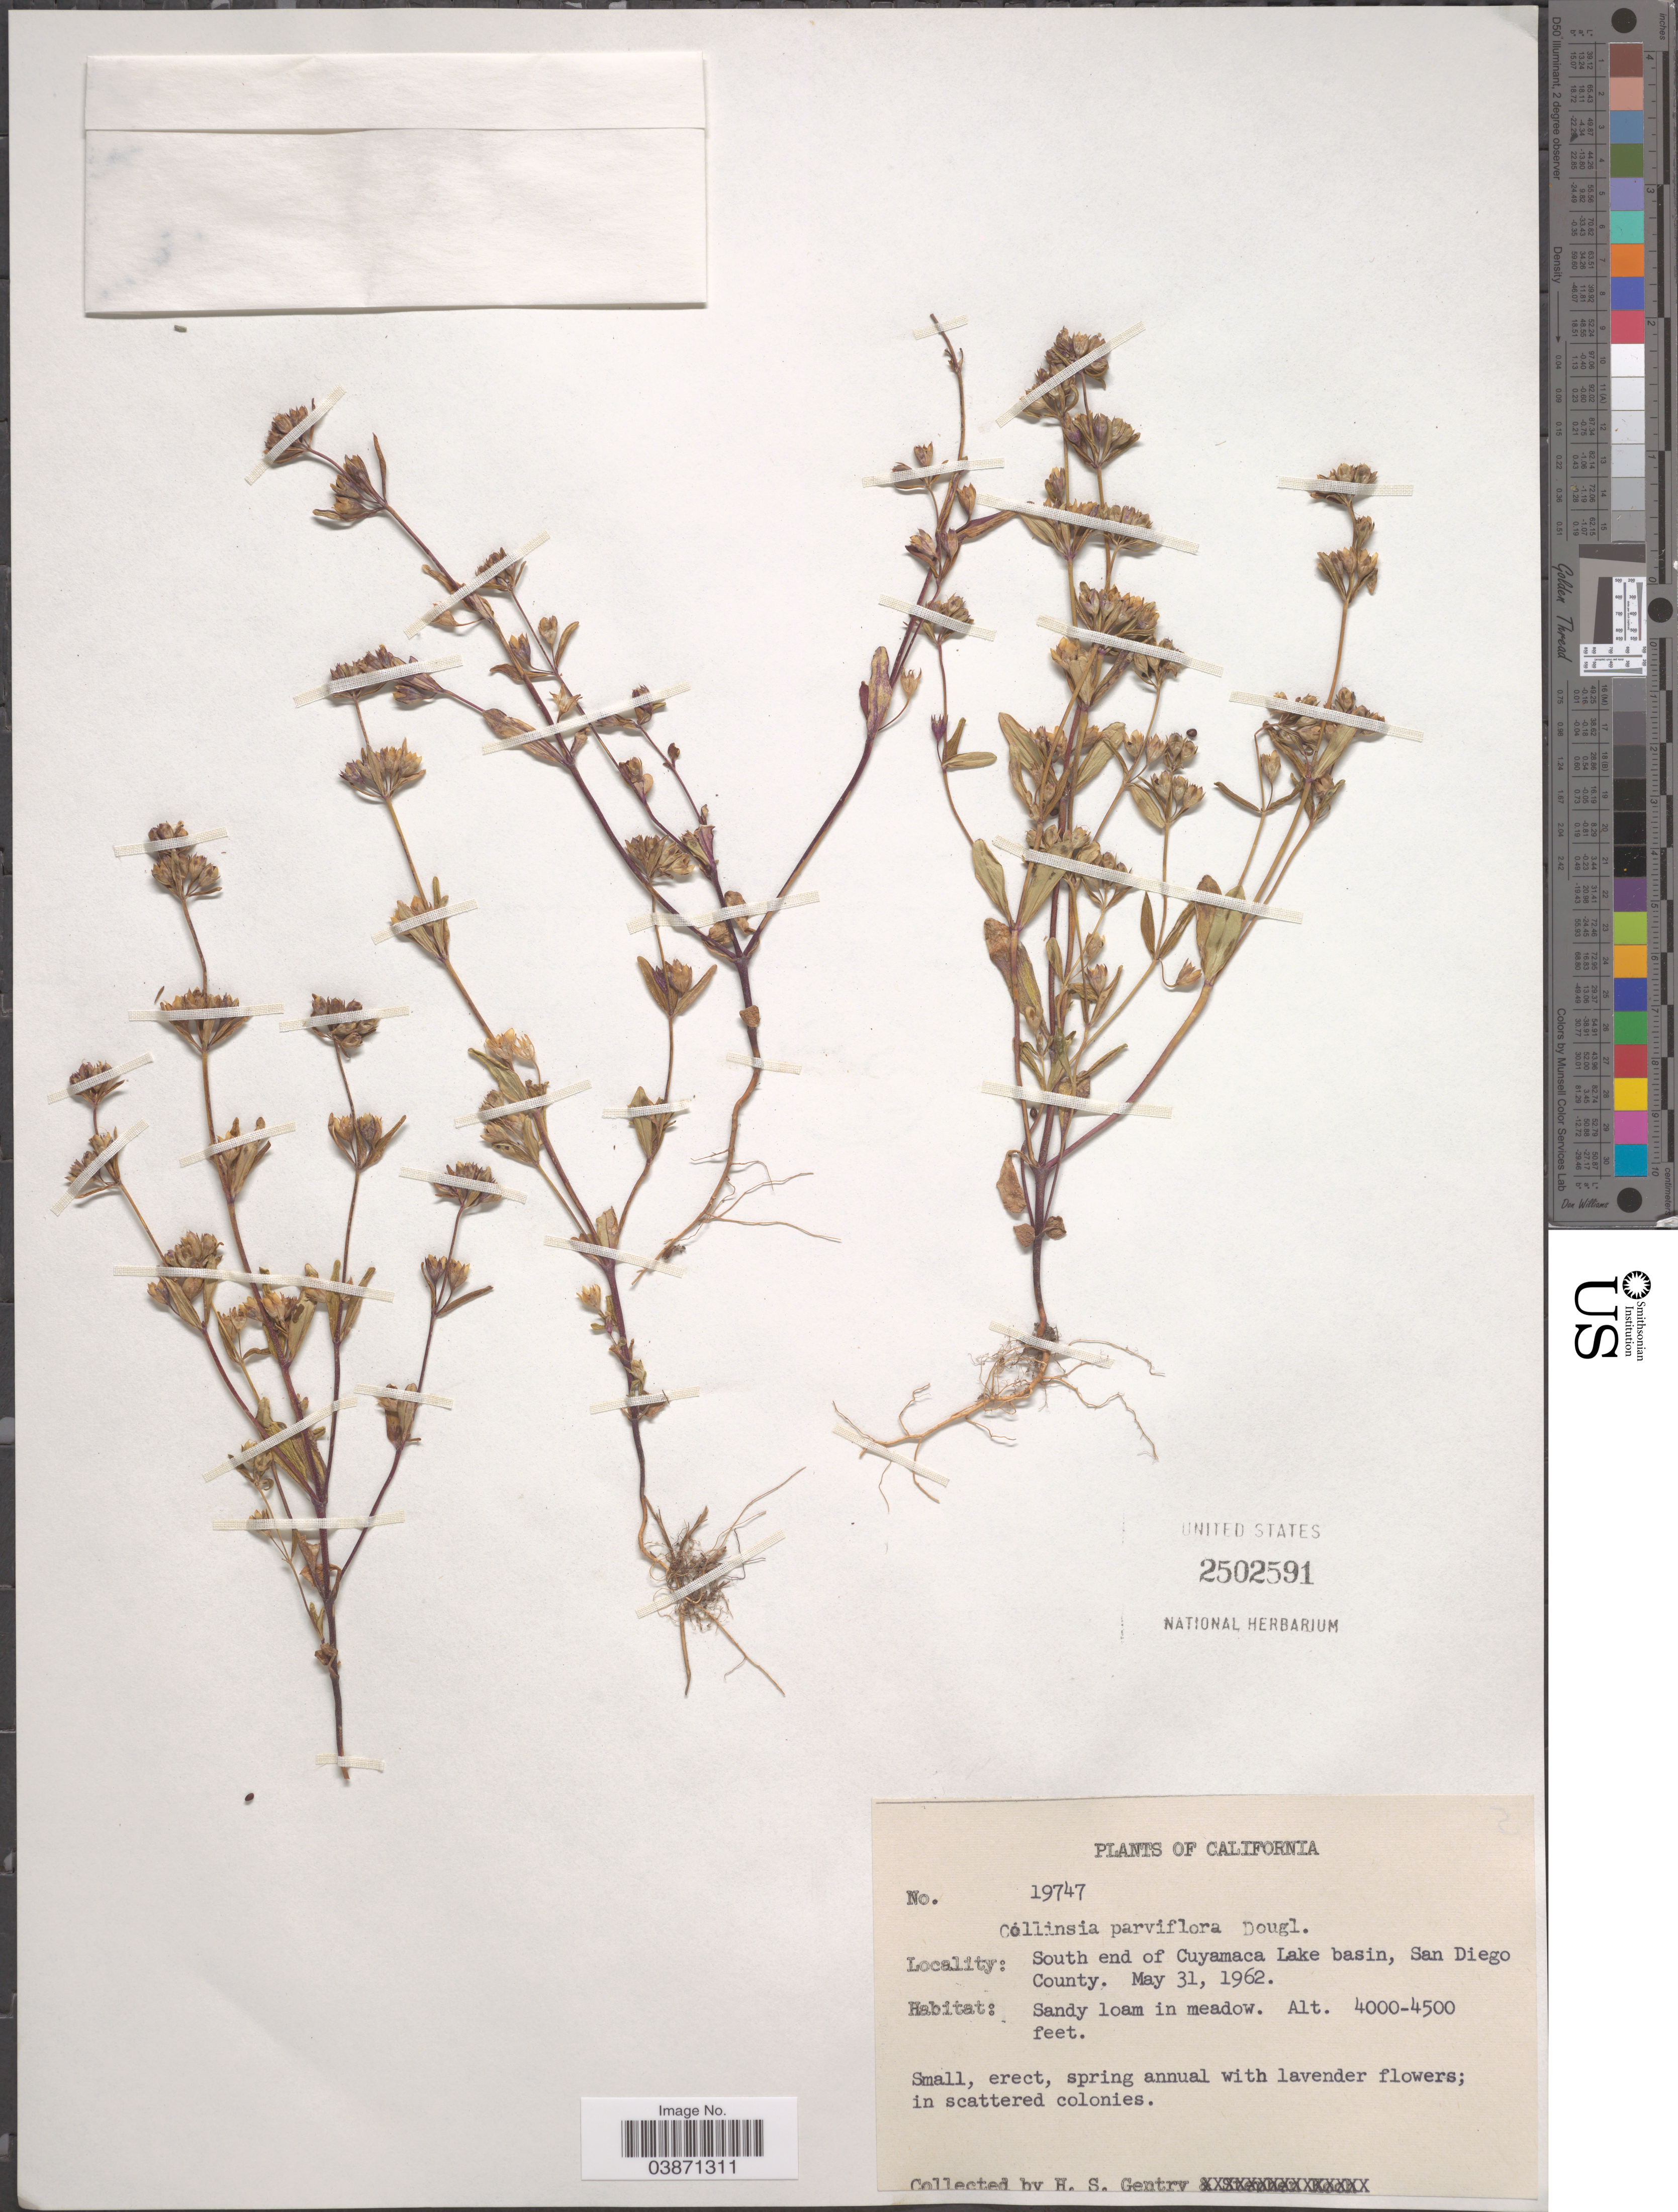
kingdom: Plantae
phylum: Tracheophyta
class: Magnoliopsida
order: Lamiales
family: Plantaginaceae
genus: Collinsia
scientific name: Collinsia parviflora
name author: Douglas ex Lindl.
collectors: H. S. Gentry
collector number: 19747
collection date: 1962-05-31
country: United States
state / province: California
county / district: San Diego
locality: South end of Cuyamaca Lake basin, San Diego County. In meadow.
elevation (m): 1219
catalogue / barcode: US 2502591